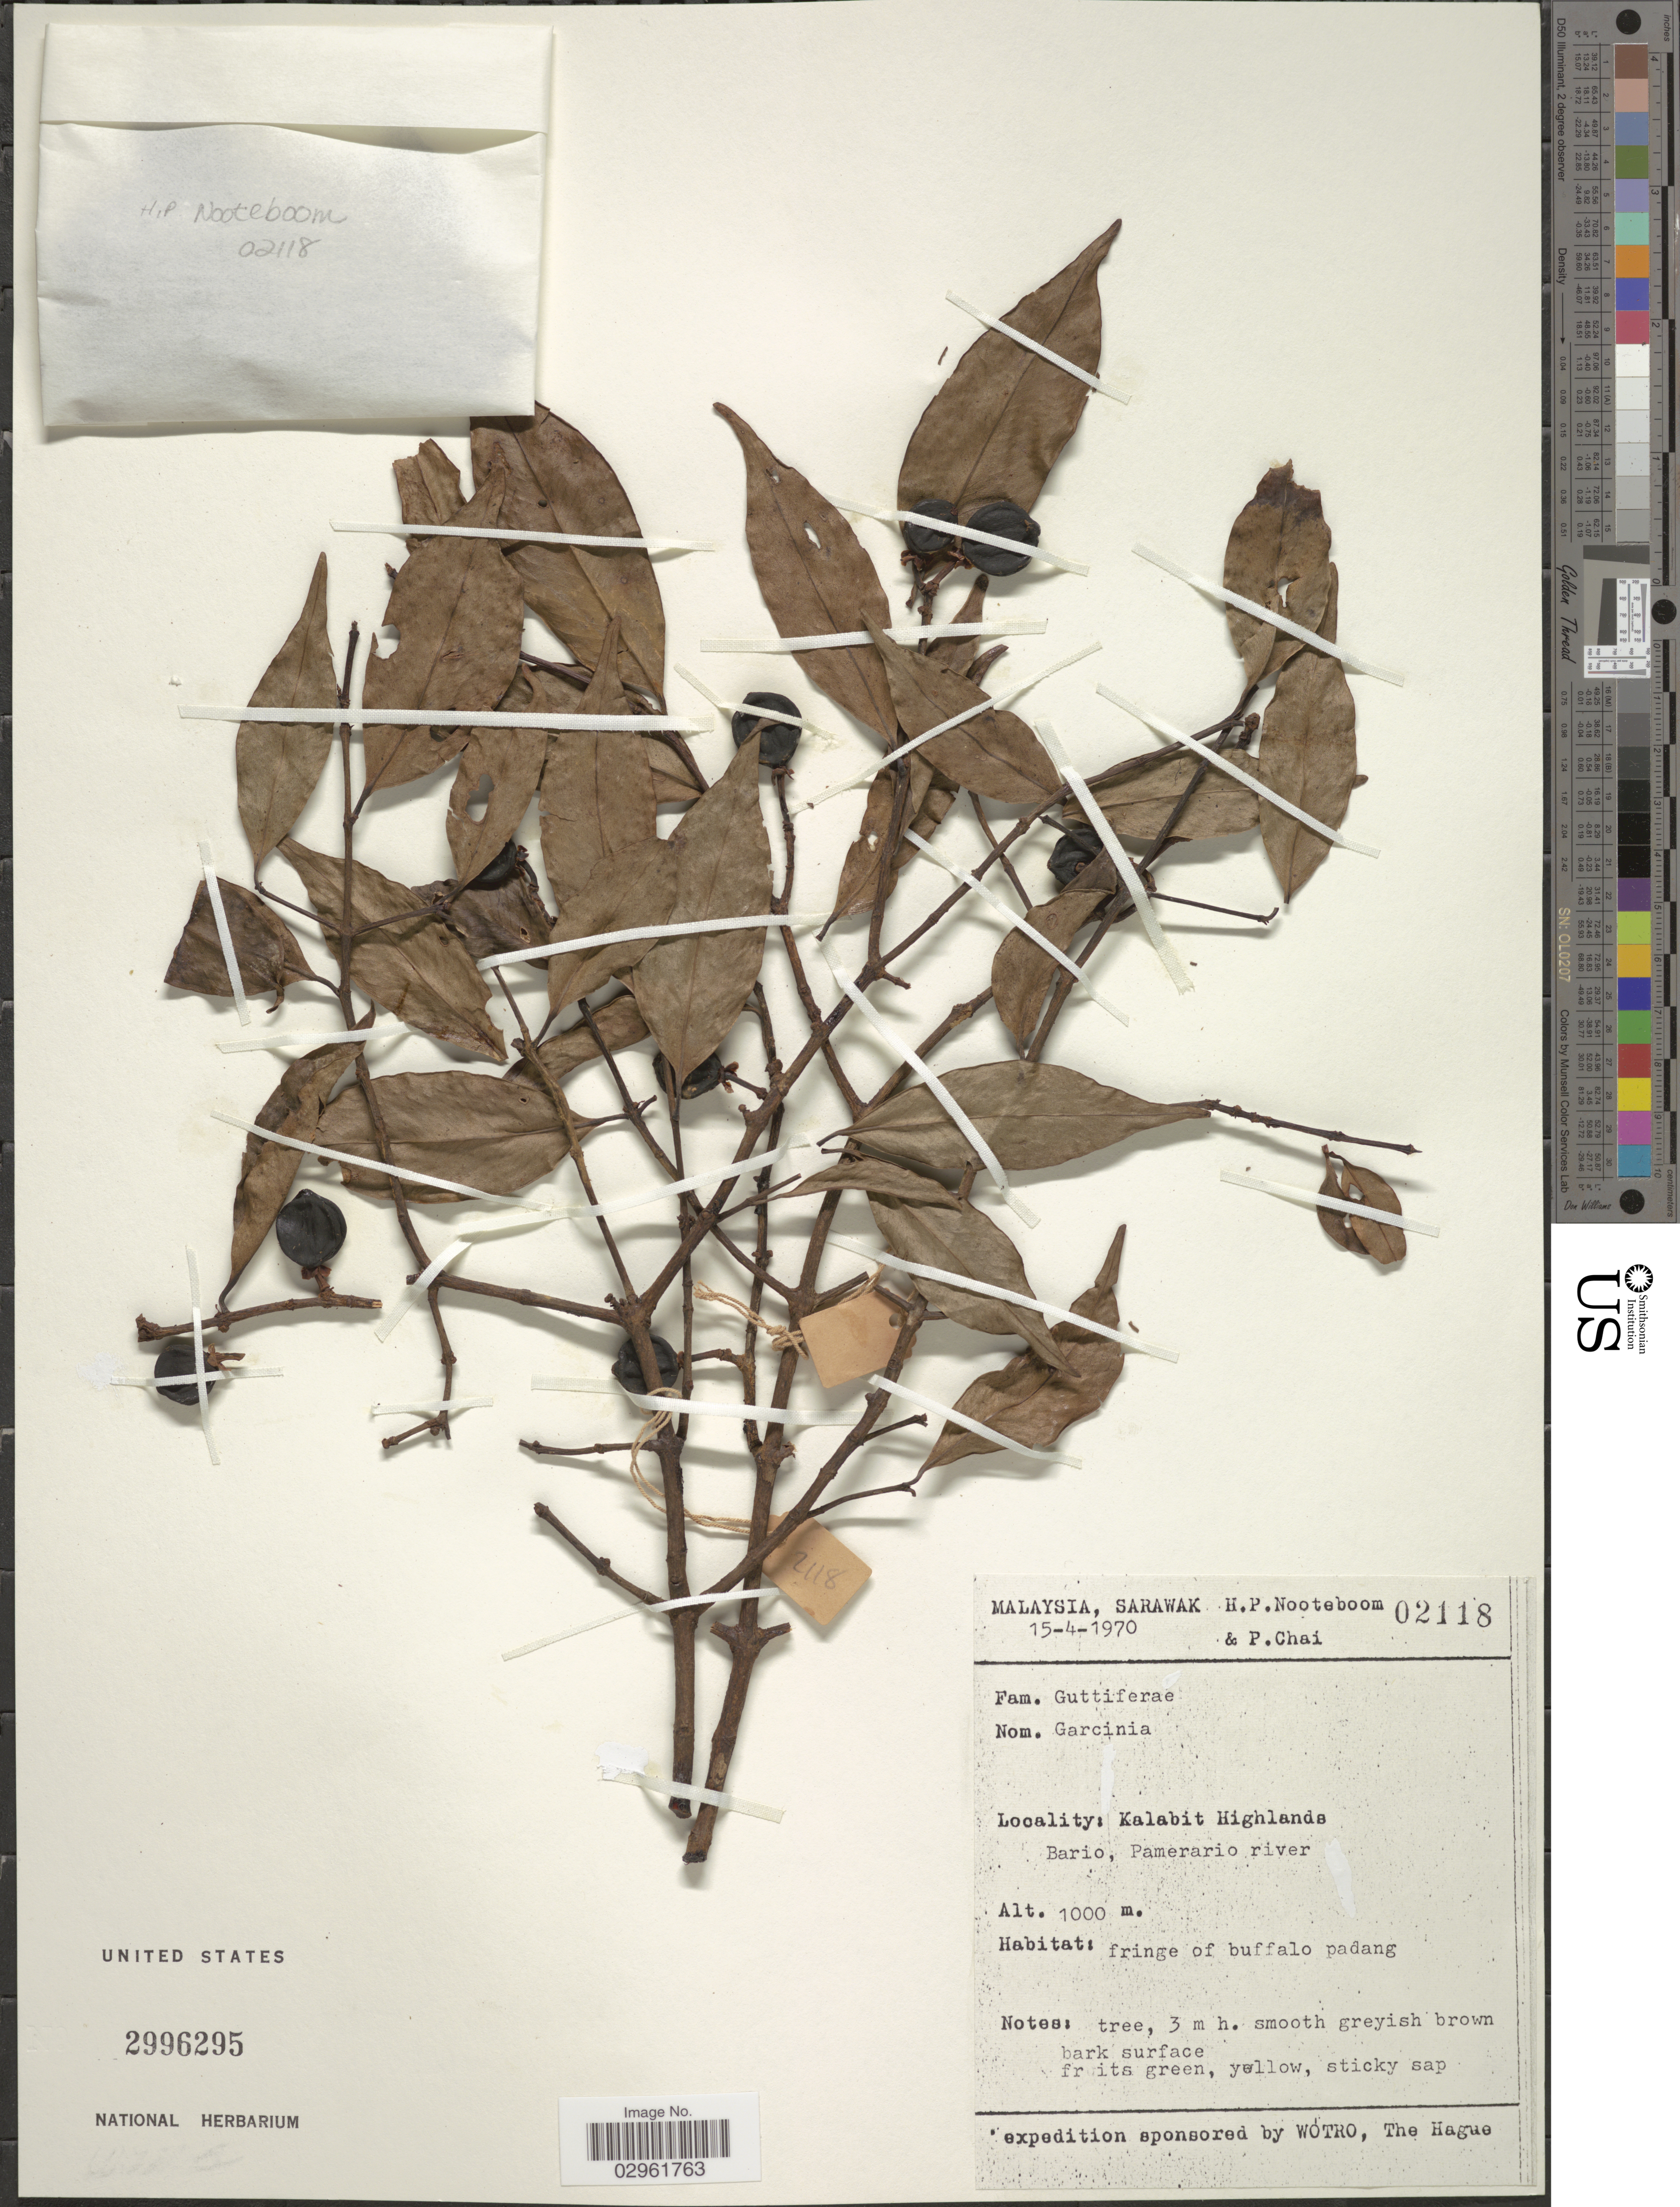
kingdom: Plantae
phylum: Tracheophyta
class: Magnoliopsida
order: Malpighiales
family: Clusiaceae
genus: Garcinia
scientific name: Garcinia sp.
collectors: H. P. Nooteboom & P. Chai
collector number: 02118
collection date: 1970-04-15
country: Malaysia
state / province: Sarawak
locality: Kalabit Highlands. Bario, Parerario river.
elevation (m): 1000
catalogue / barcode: US 2996295